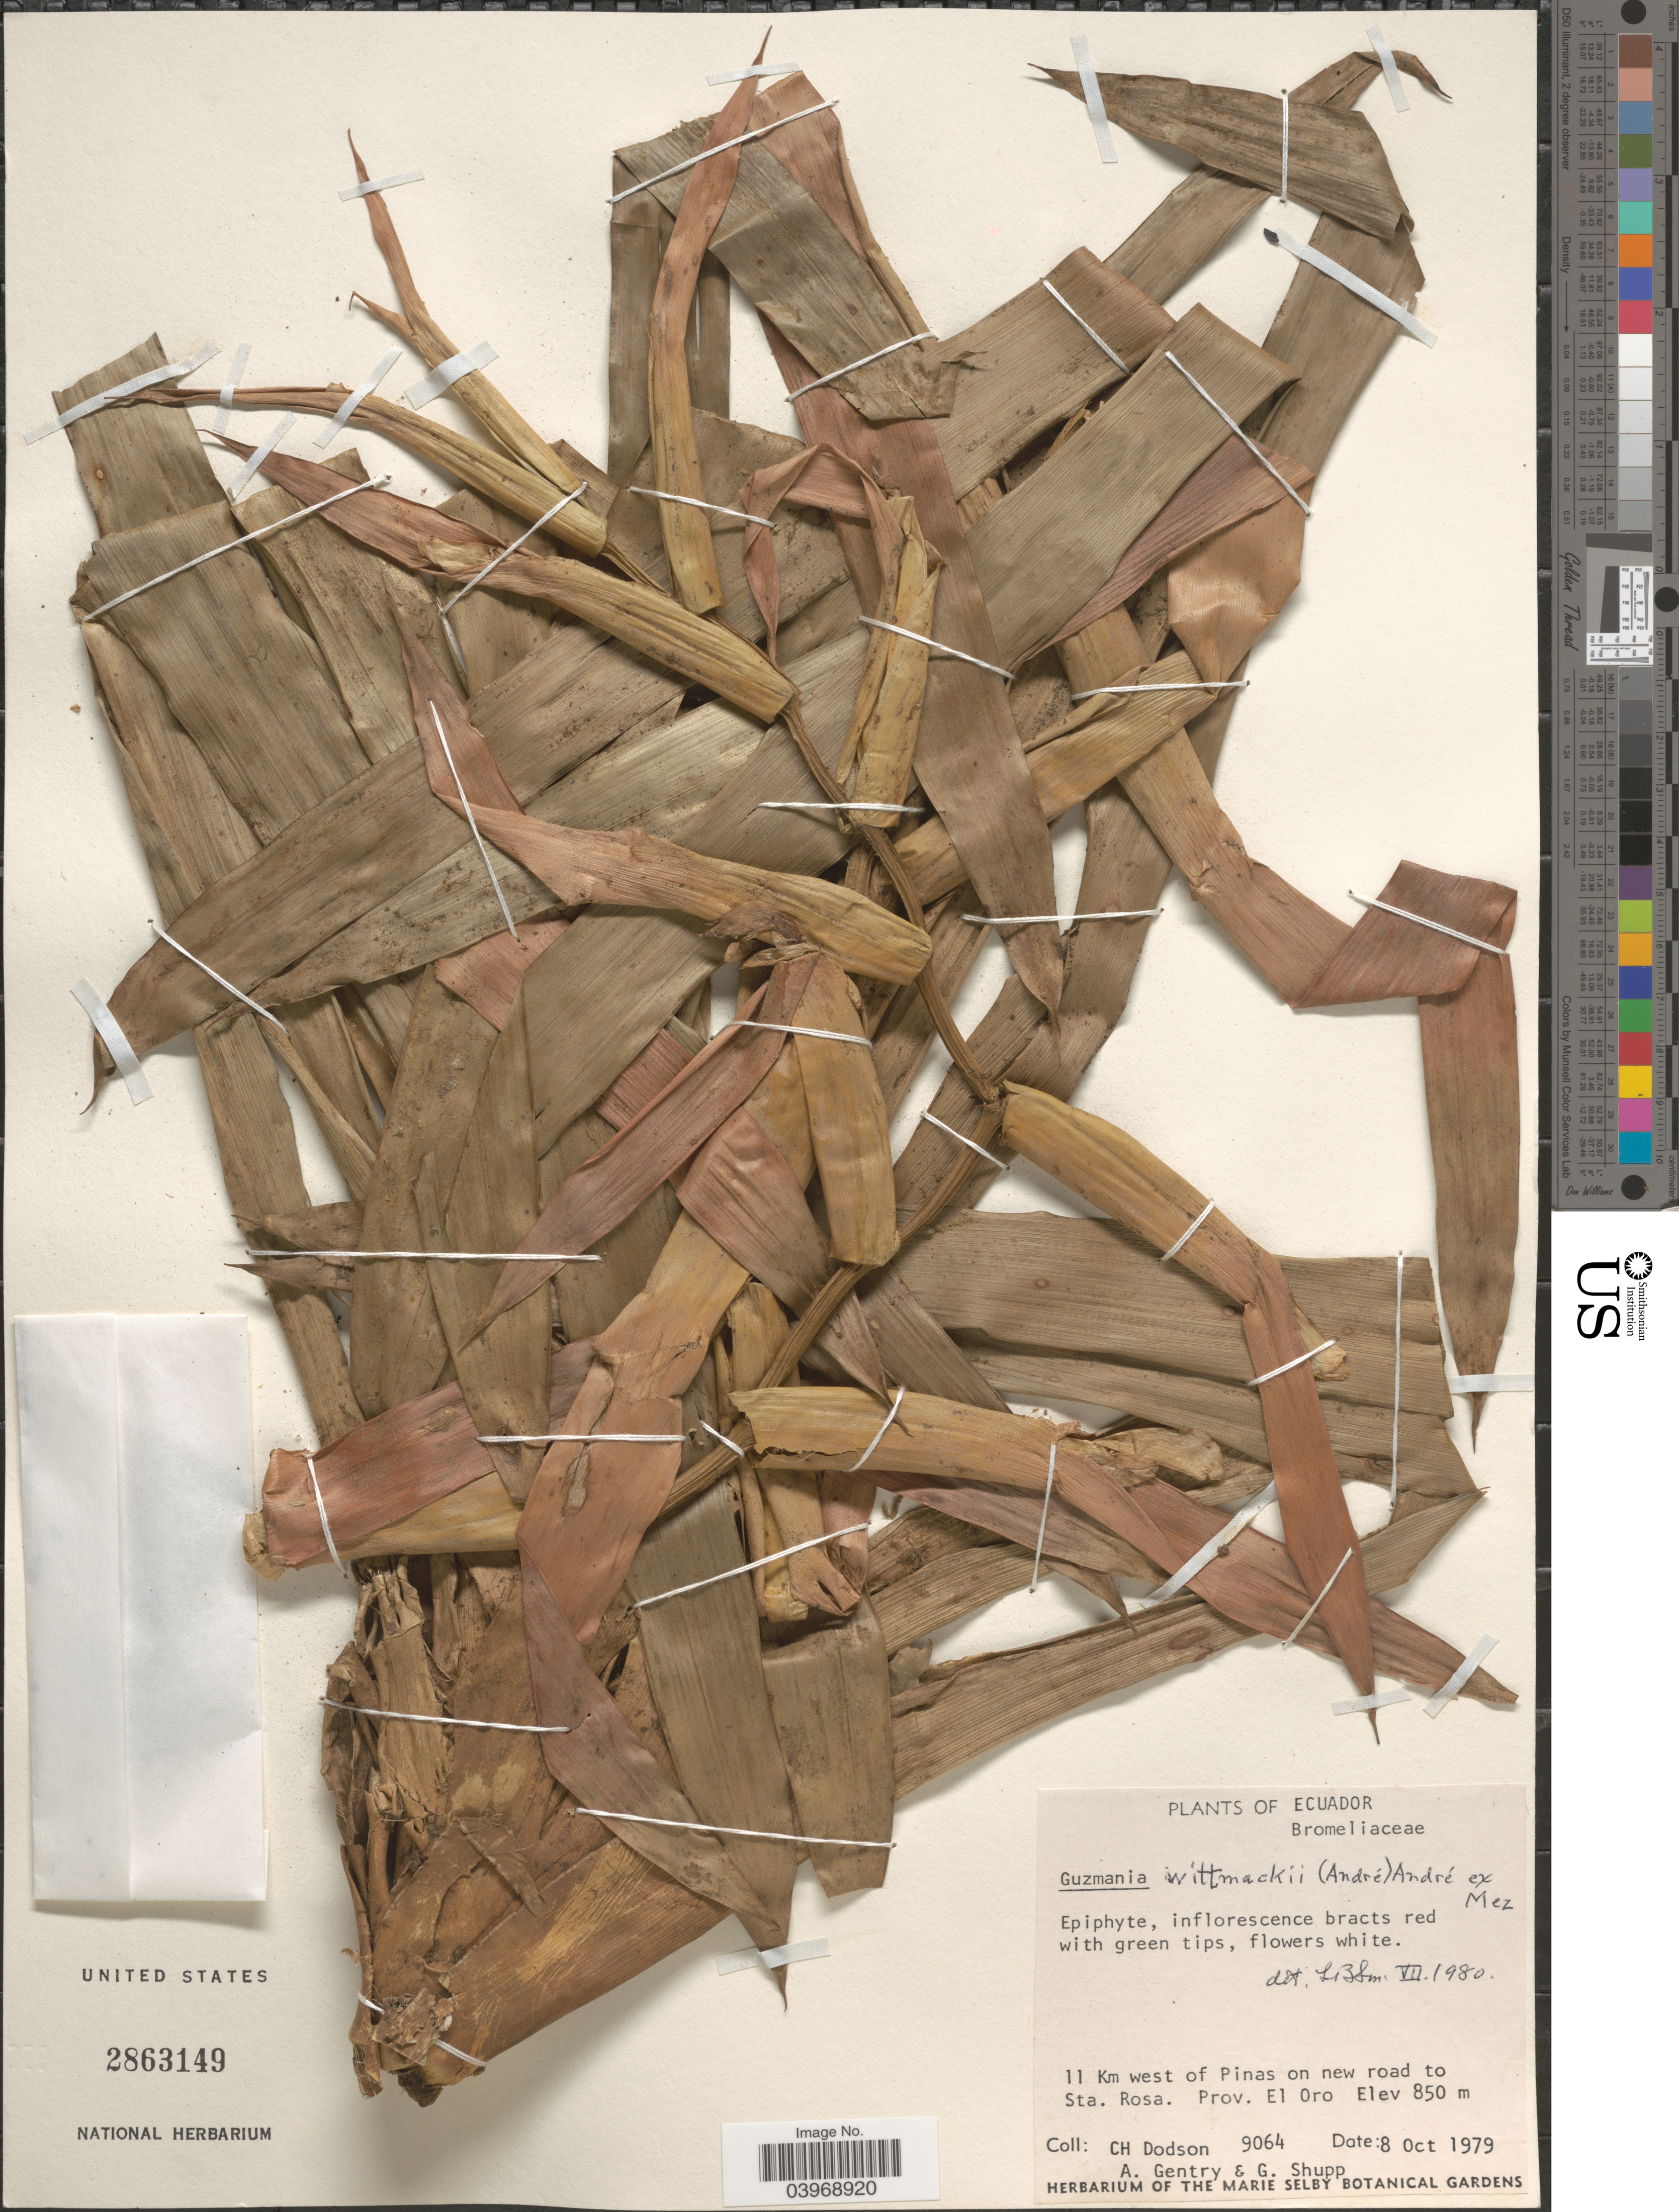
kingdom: Plantae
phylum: Tracheophyta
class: Liliopsida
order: Poales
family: Bromeliaceae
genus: Guzmania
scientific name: Guzmania wittmackii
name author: André ex Mez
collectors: C. H. Dodson, A. H. Gentry & G. Shupp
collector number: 9064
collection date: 1979-10-08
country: Ecuador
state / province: El Oro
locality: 11 Km west of Pinas on new road to Sta. Rosa.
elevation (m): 850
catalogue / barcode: US 2863149